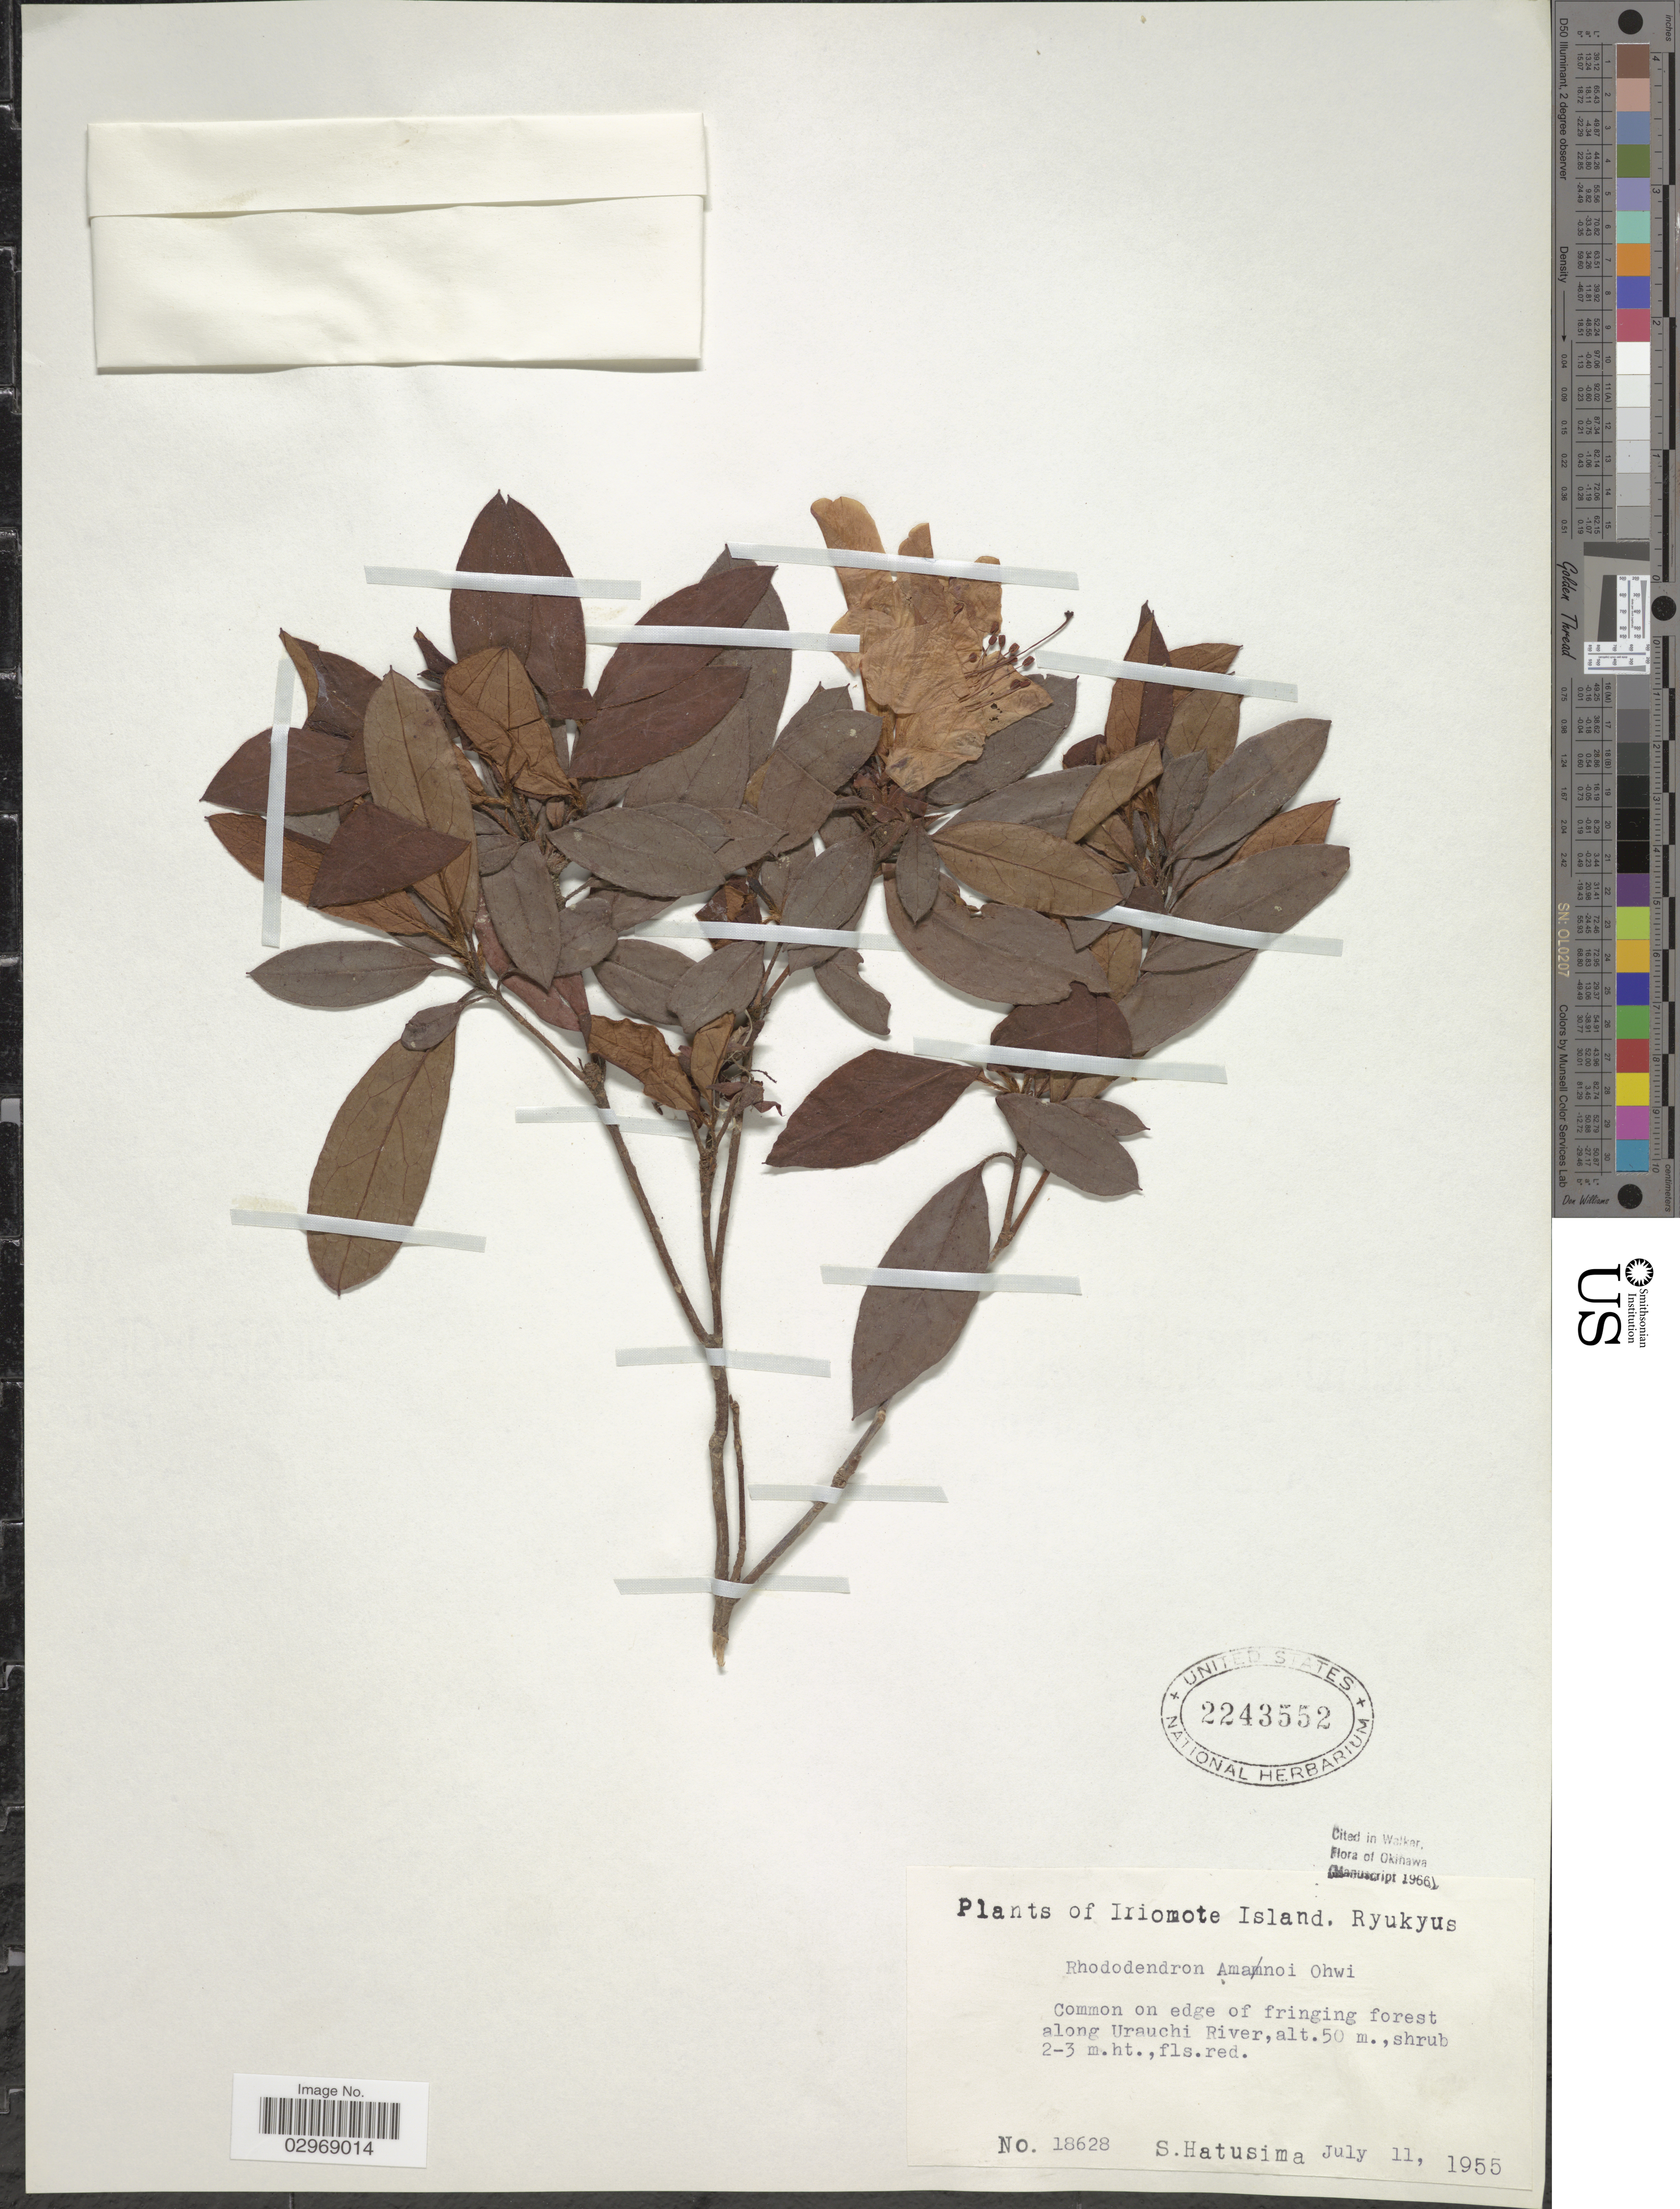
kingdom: Plantae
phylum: Tracheophyta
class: Magnoliopsida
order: Ericales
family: Ericaceae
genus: Rhododendron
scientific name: Rhododendron amanoi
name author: Ohwi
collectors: S. Hatusima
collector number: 18628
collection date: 1955-07-11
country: Japan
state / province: Okinawa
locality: Iriomote Island. Ryukyus. Common on edge of fringing forest along Urauchi River.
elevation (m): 50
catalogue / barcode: US 2243552